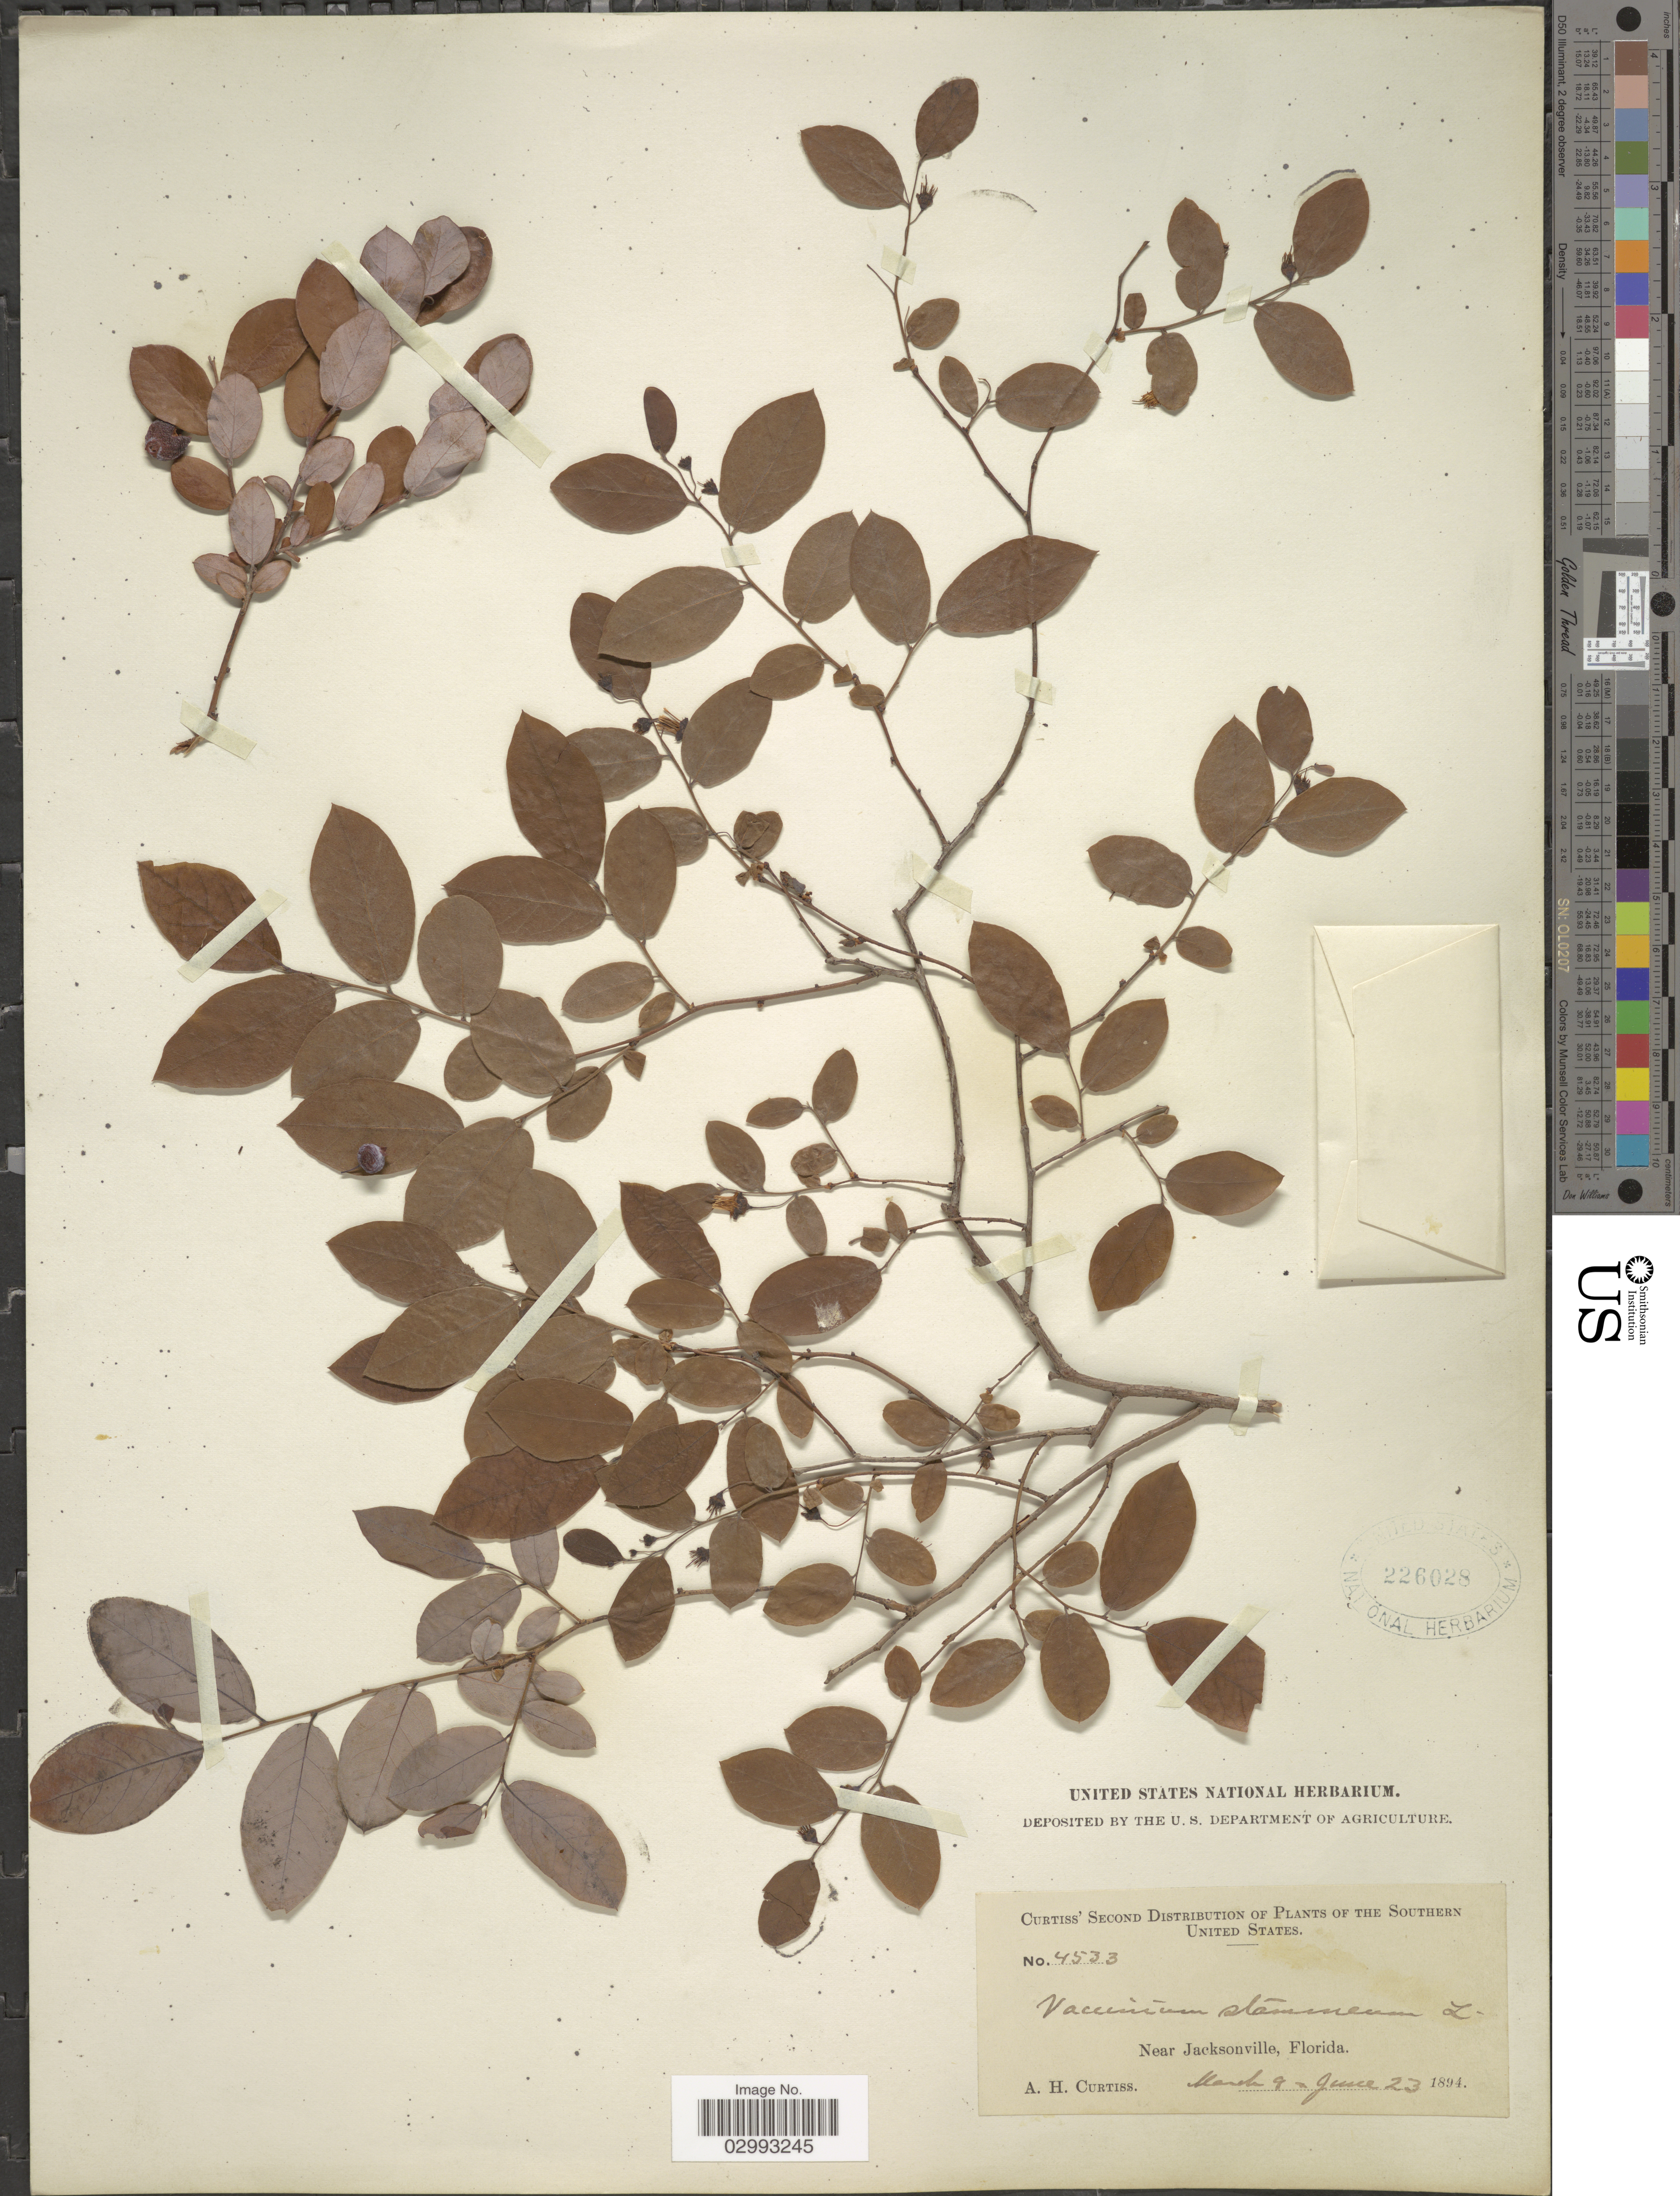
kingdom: Plantae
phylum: Tracheophyta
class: Magnoliopsida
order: Ericales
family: Ericaceae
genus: Polycodium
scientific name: Polycodium revolutum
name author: (Greene) Greene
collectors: A. H. Curtiss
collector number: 4533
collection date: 1894-03-09/1894-06-23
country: United States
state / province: Florida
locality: Southern United States. Near Jacksonville.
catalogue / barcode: US 226028